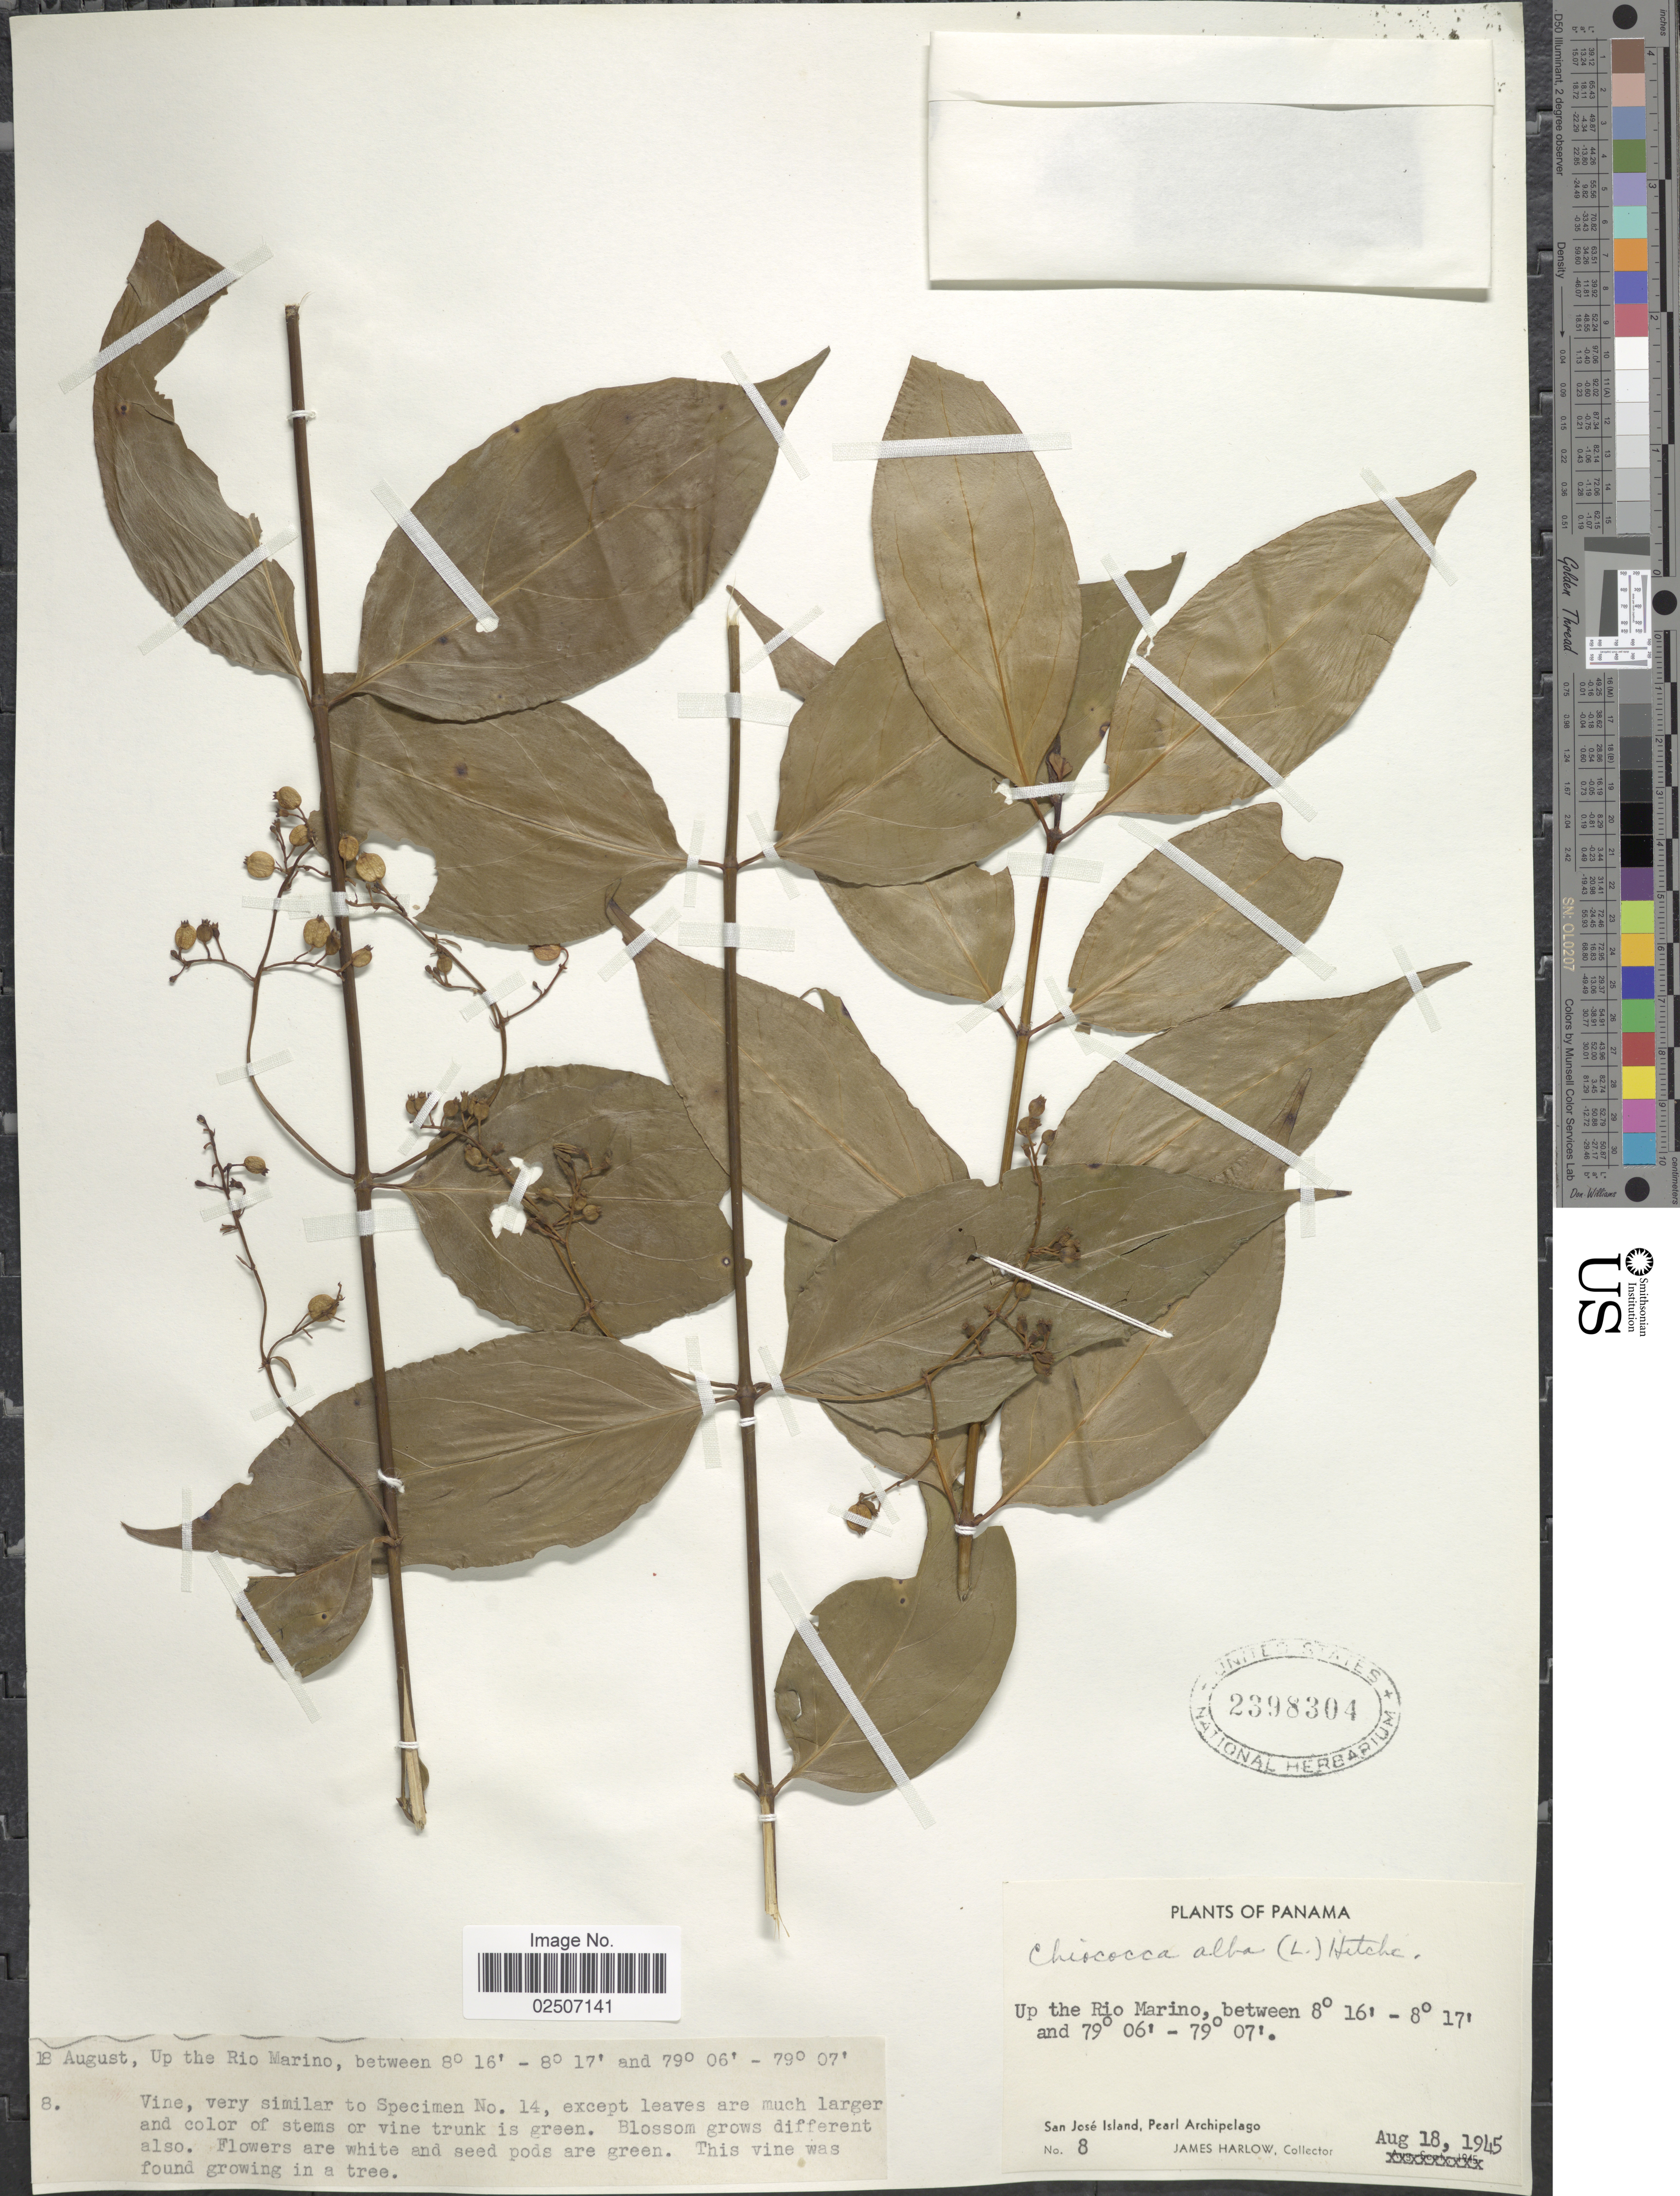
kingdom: Plantae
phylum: Tracheophyta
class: Magnoliopsida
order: Gentianales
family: Rubiaceae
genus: Chiococca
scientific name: Chiococca alba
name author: (L.) Hitchc.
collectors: J. Harlow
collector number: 8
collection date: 1945-08-18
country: Panama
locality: Up the Rio Marino, San Jose Island, Pearl Archipelago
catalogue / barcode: US 2398304